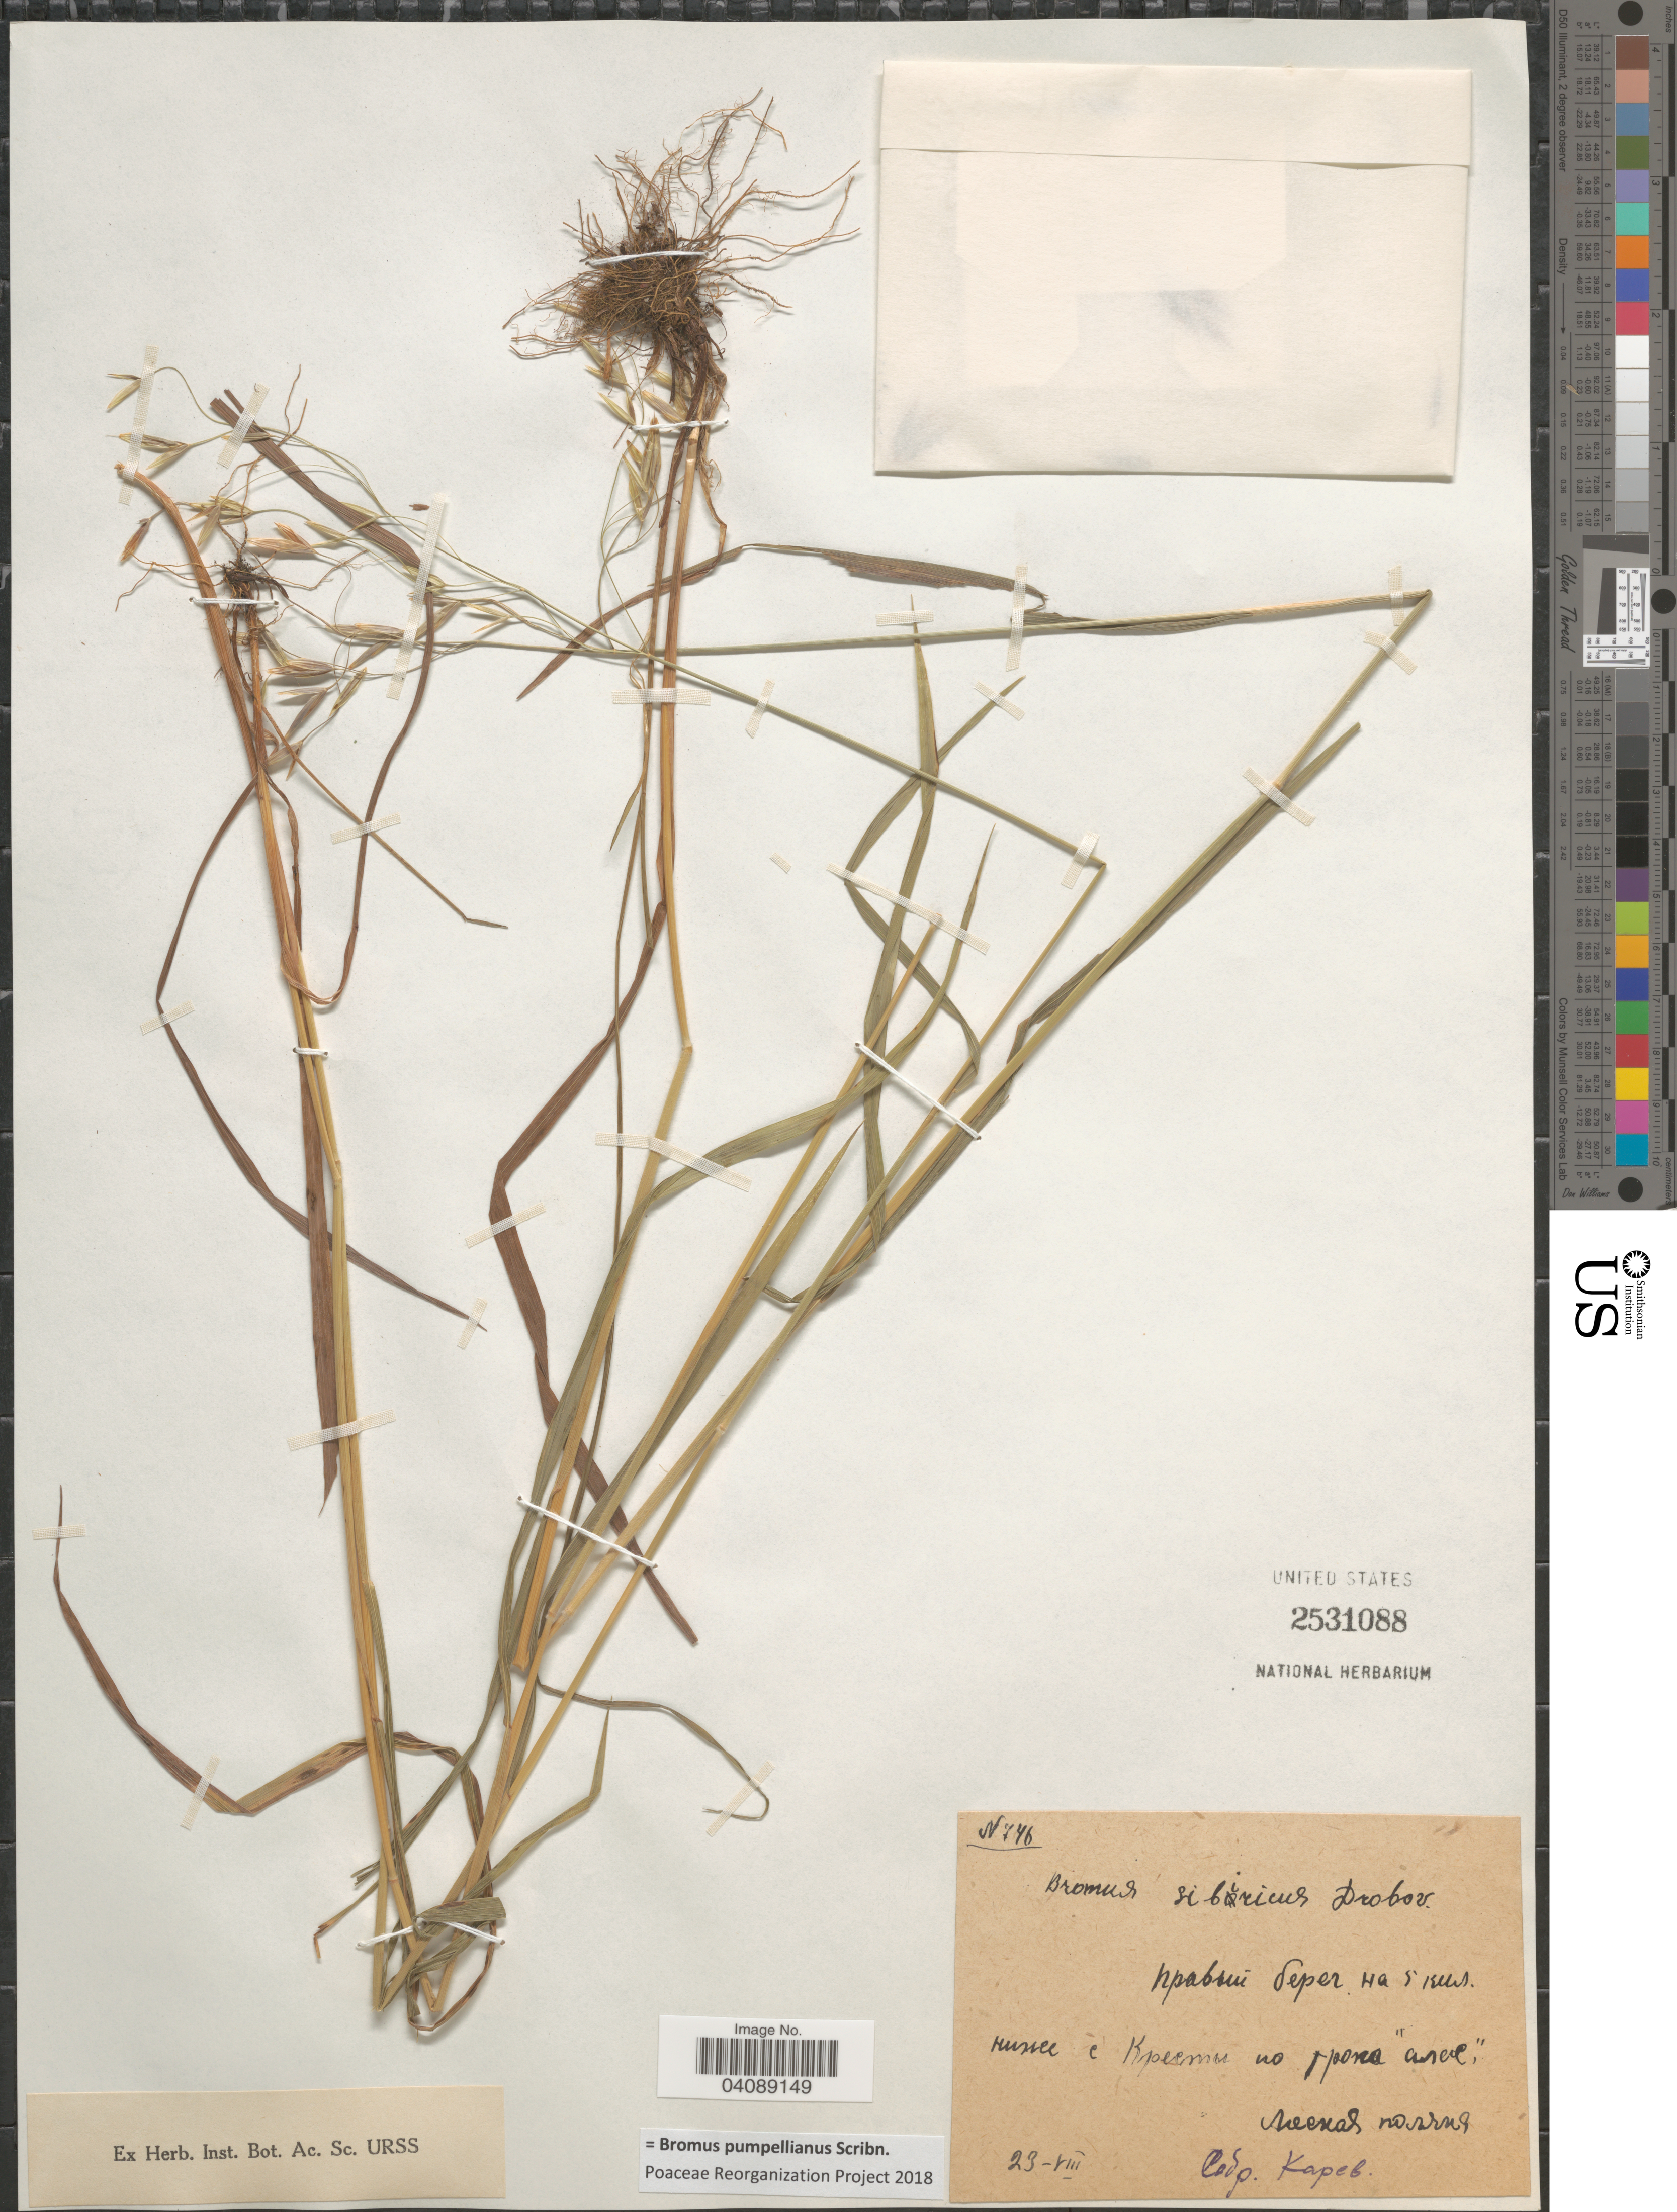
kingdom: Plantae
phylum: Tracheophyta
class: Liliopsida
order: Poales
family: Poaceae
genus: Bromus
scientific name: Bromus pumpellianus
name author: Scribn.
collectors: Karev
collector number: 746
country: Russian Federation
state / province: Krasnoyarsk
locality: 5 km from village Kresty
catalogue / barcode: US 2531088